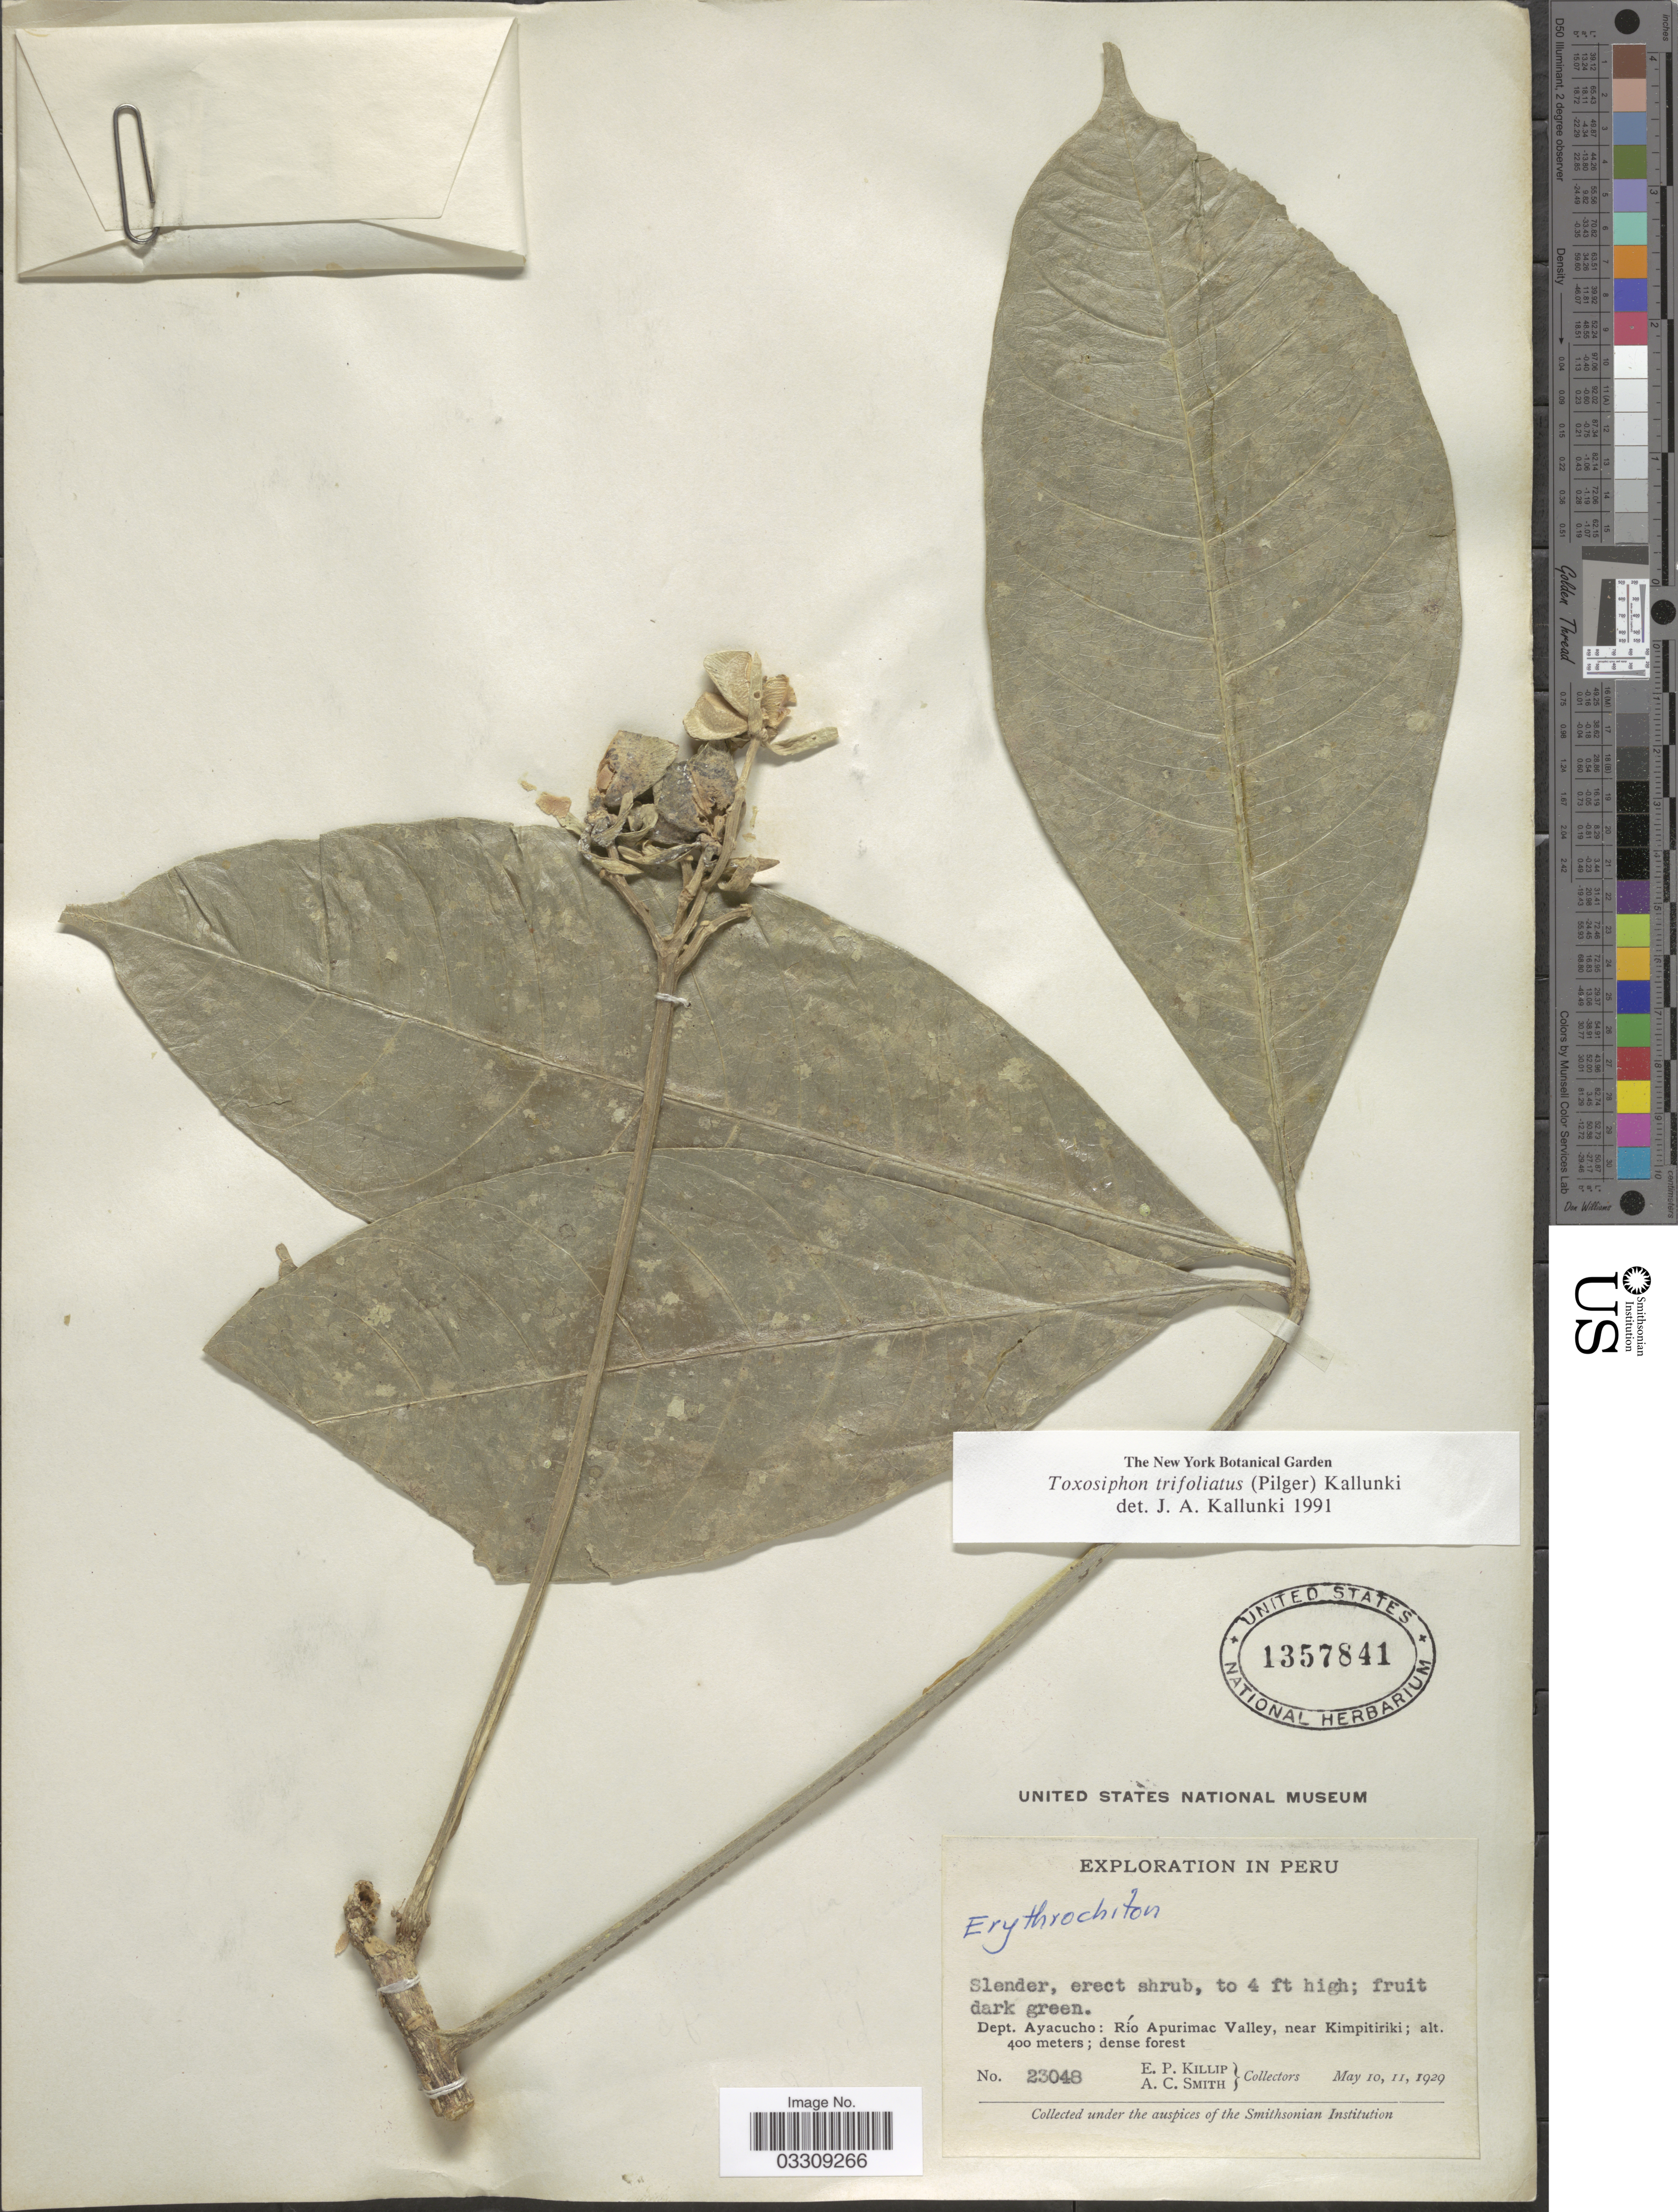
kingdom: Plantae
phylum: Tracheophyta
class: Magnoliopsida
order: Sapindales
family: Rutaceae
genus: Toxosiphon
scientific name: Toxosiphon trifoliatus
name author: (Pilg.) Kallunki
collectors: E. P. Killip & A. C. Smith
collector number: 23048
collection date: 1929-05-10/1929-05-11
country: Peru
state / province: Ayacucho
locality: Dept. Ayacucho: Río Apurimac Valley, near Kimpitiriki.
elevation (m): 400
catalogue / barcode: US 1357841